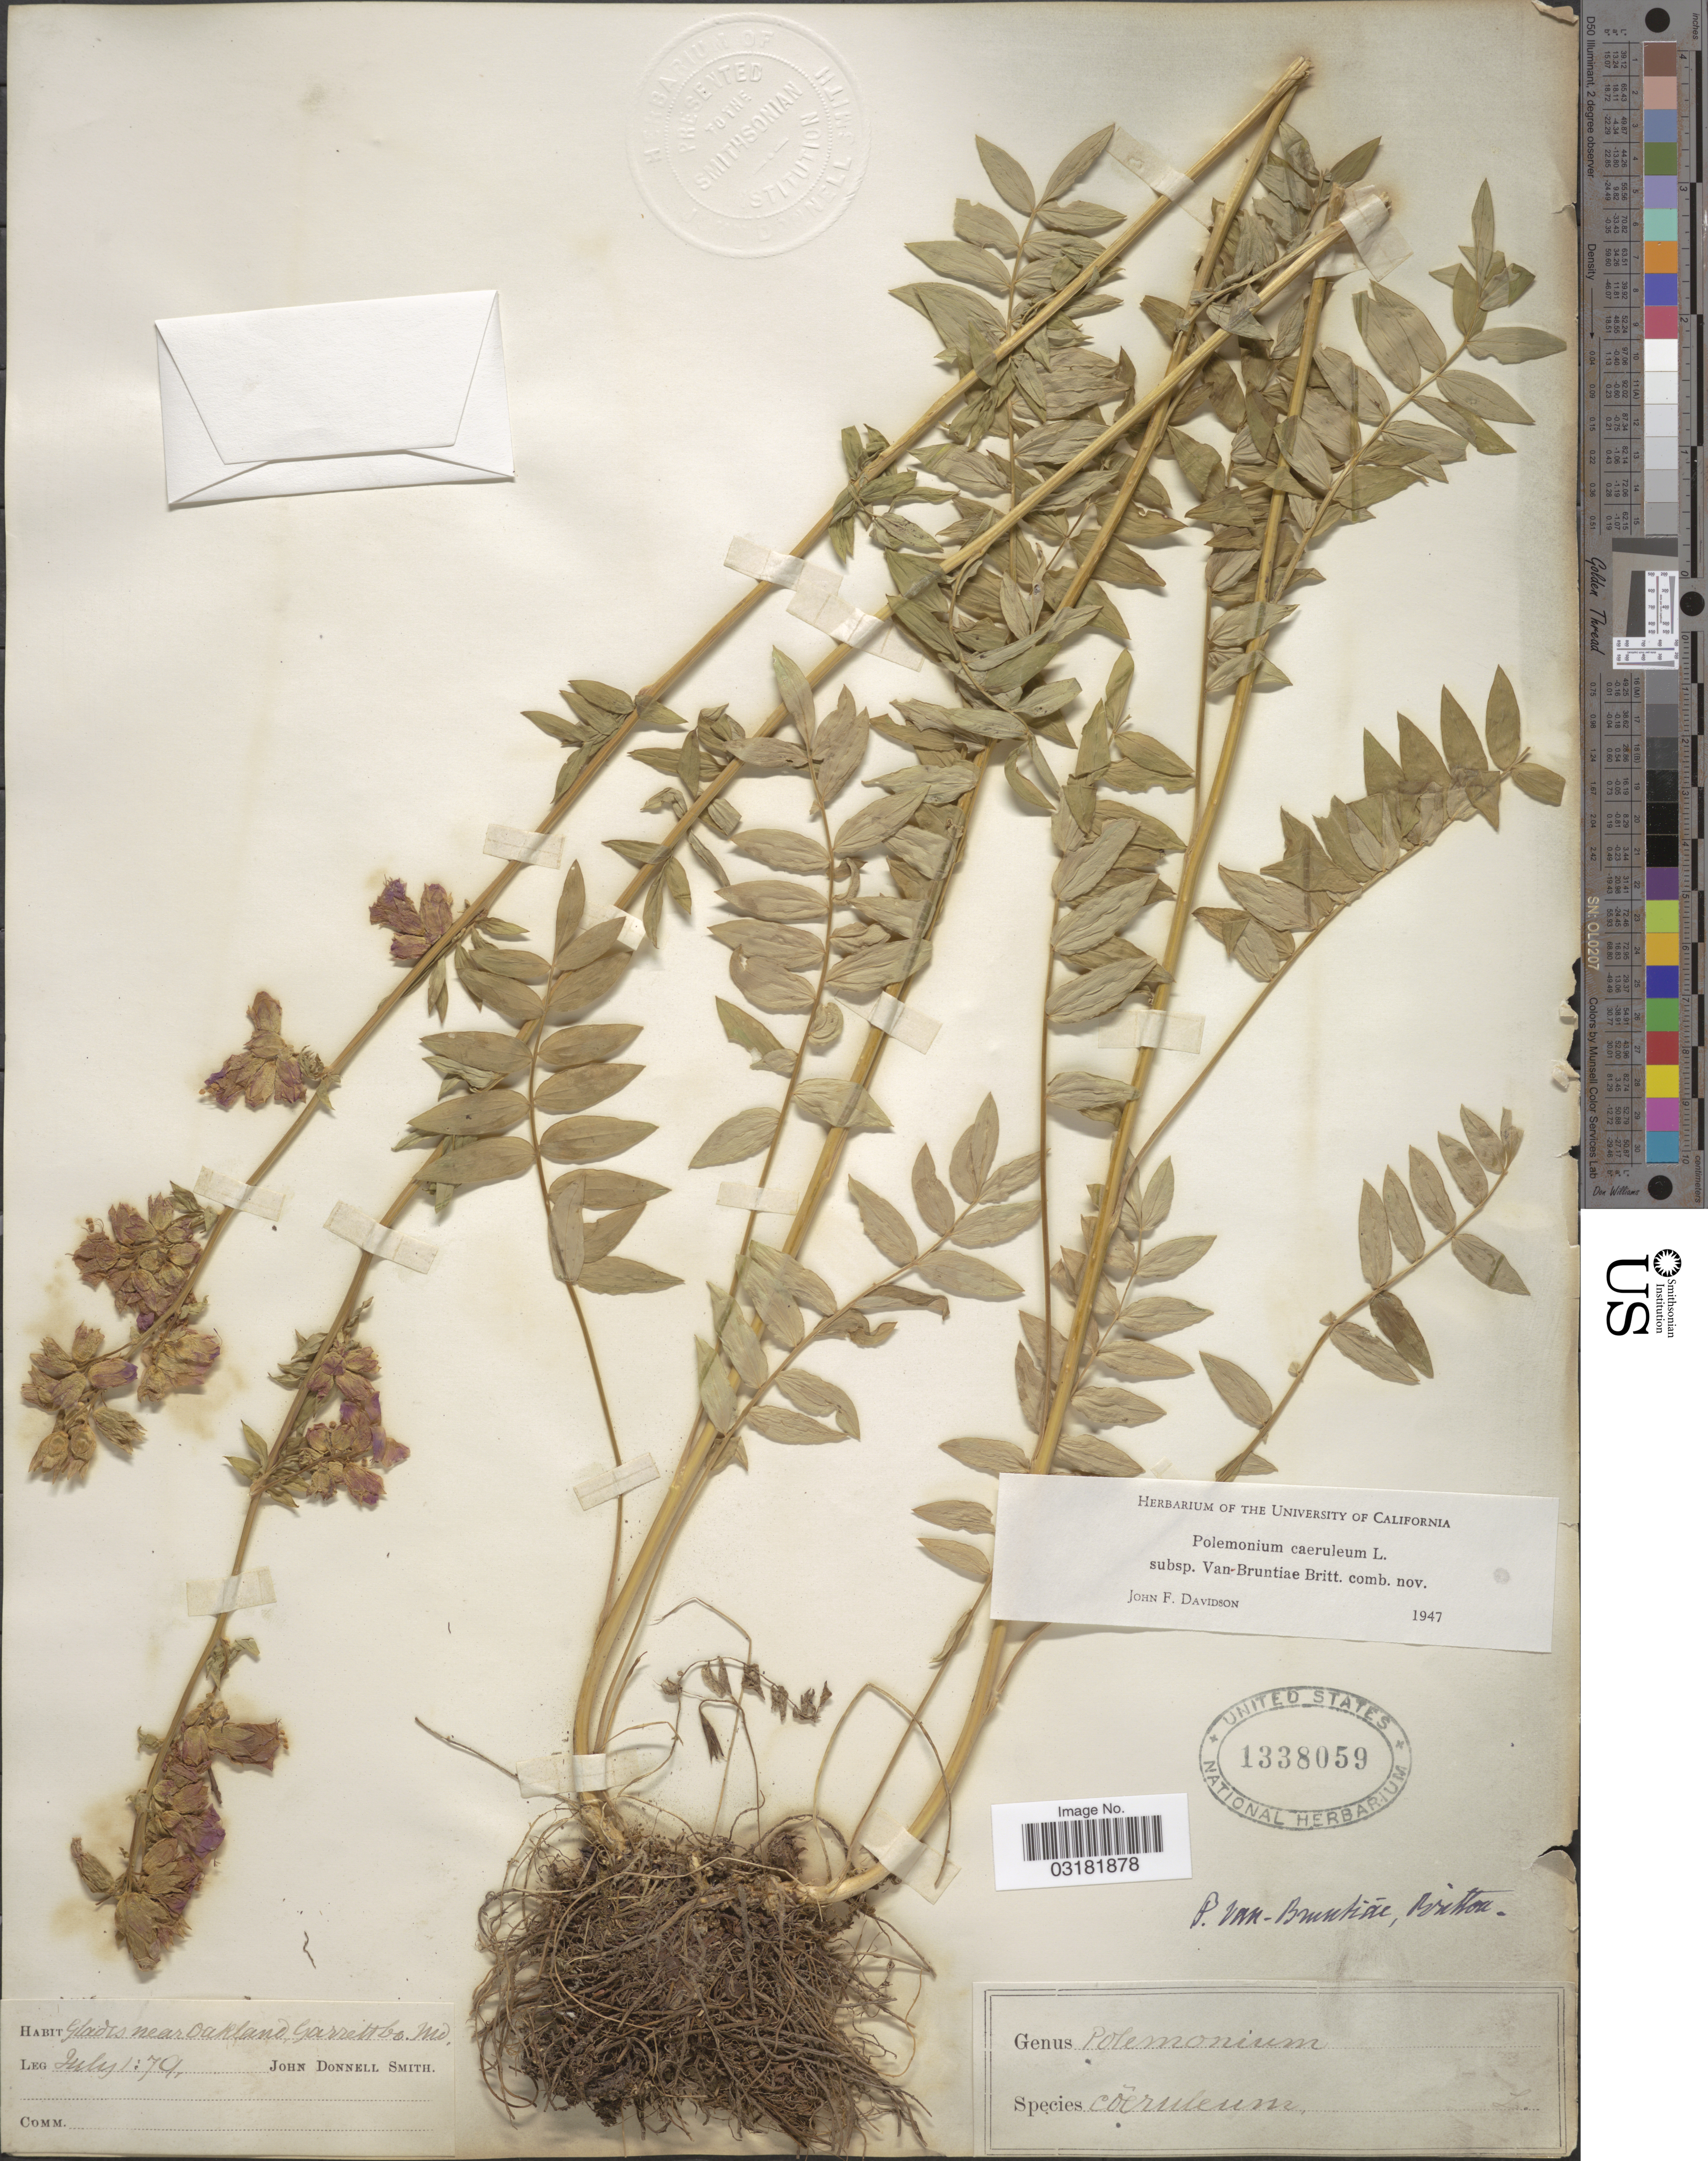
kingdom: Plantae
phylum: Tracheophyta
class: Magnoliopsida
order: Ericales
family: Polemoniaceae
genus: Polemonium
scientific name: Polemonium vanbruntiae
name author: Britton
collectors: J. Donnell Smith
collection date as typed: Transcribed d/m/y: 1/7/79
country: United States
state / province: Maryland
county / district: Garrett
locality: Glades near Oakland, Garrett Co.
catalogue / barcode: US 1338059